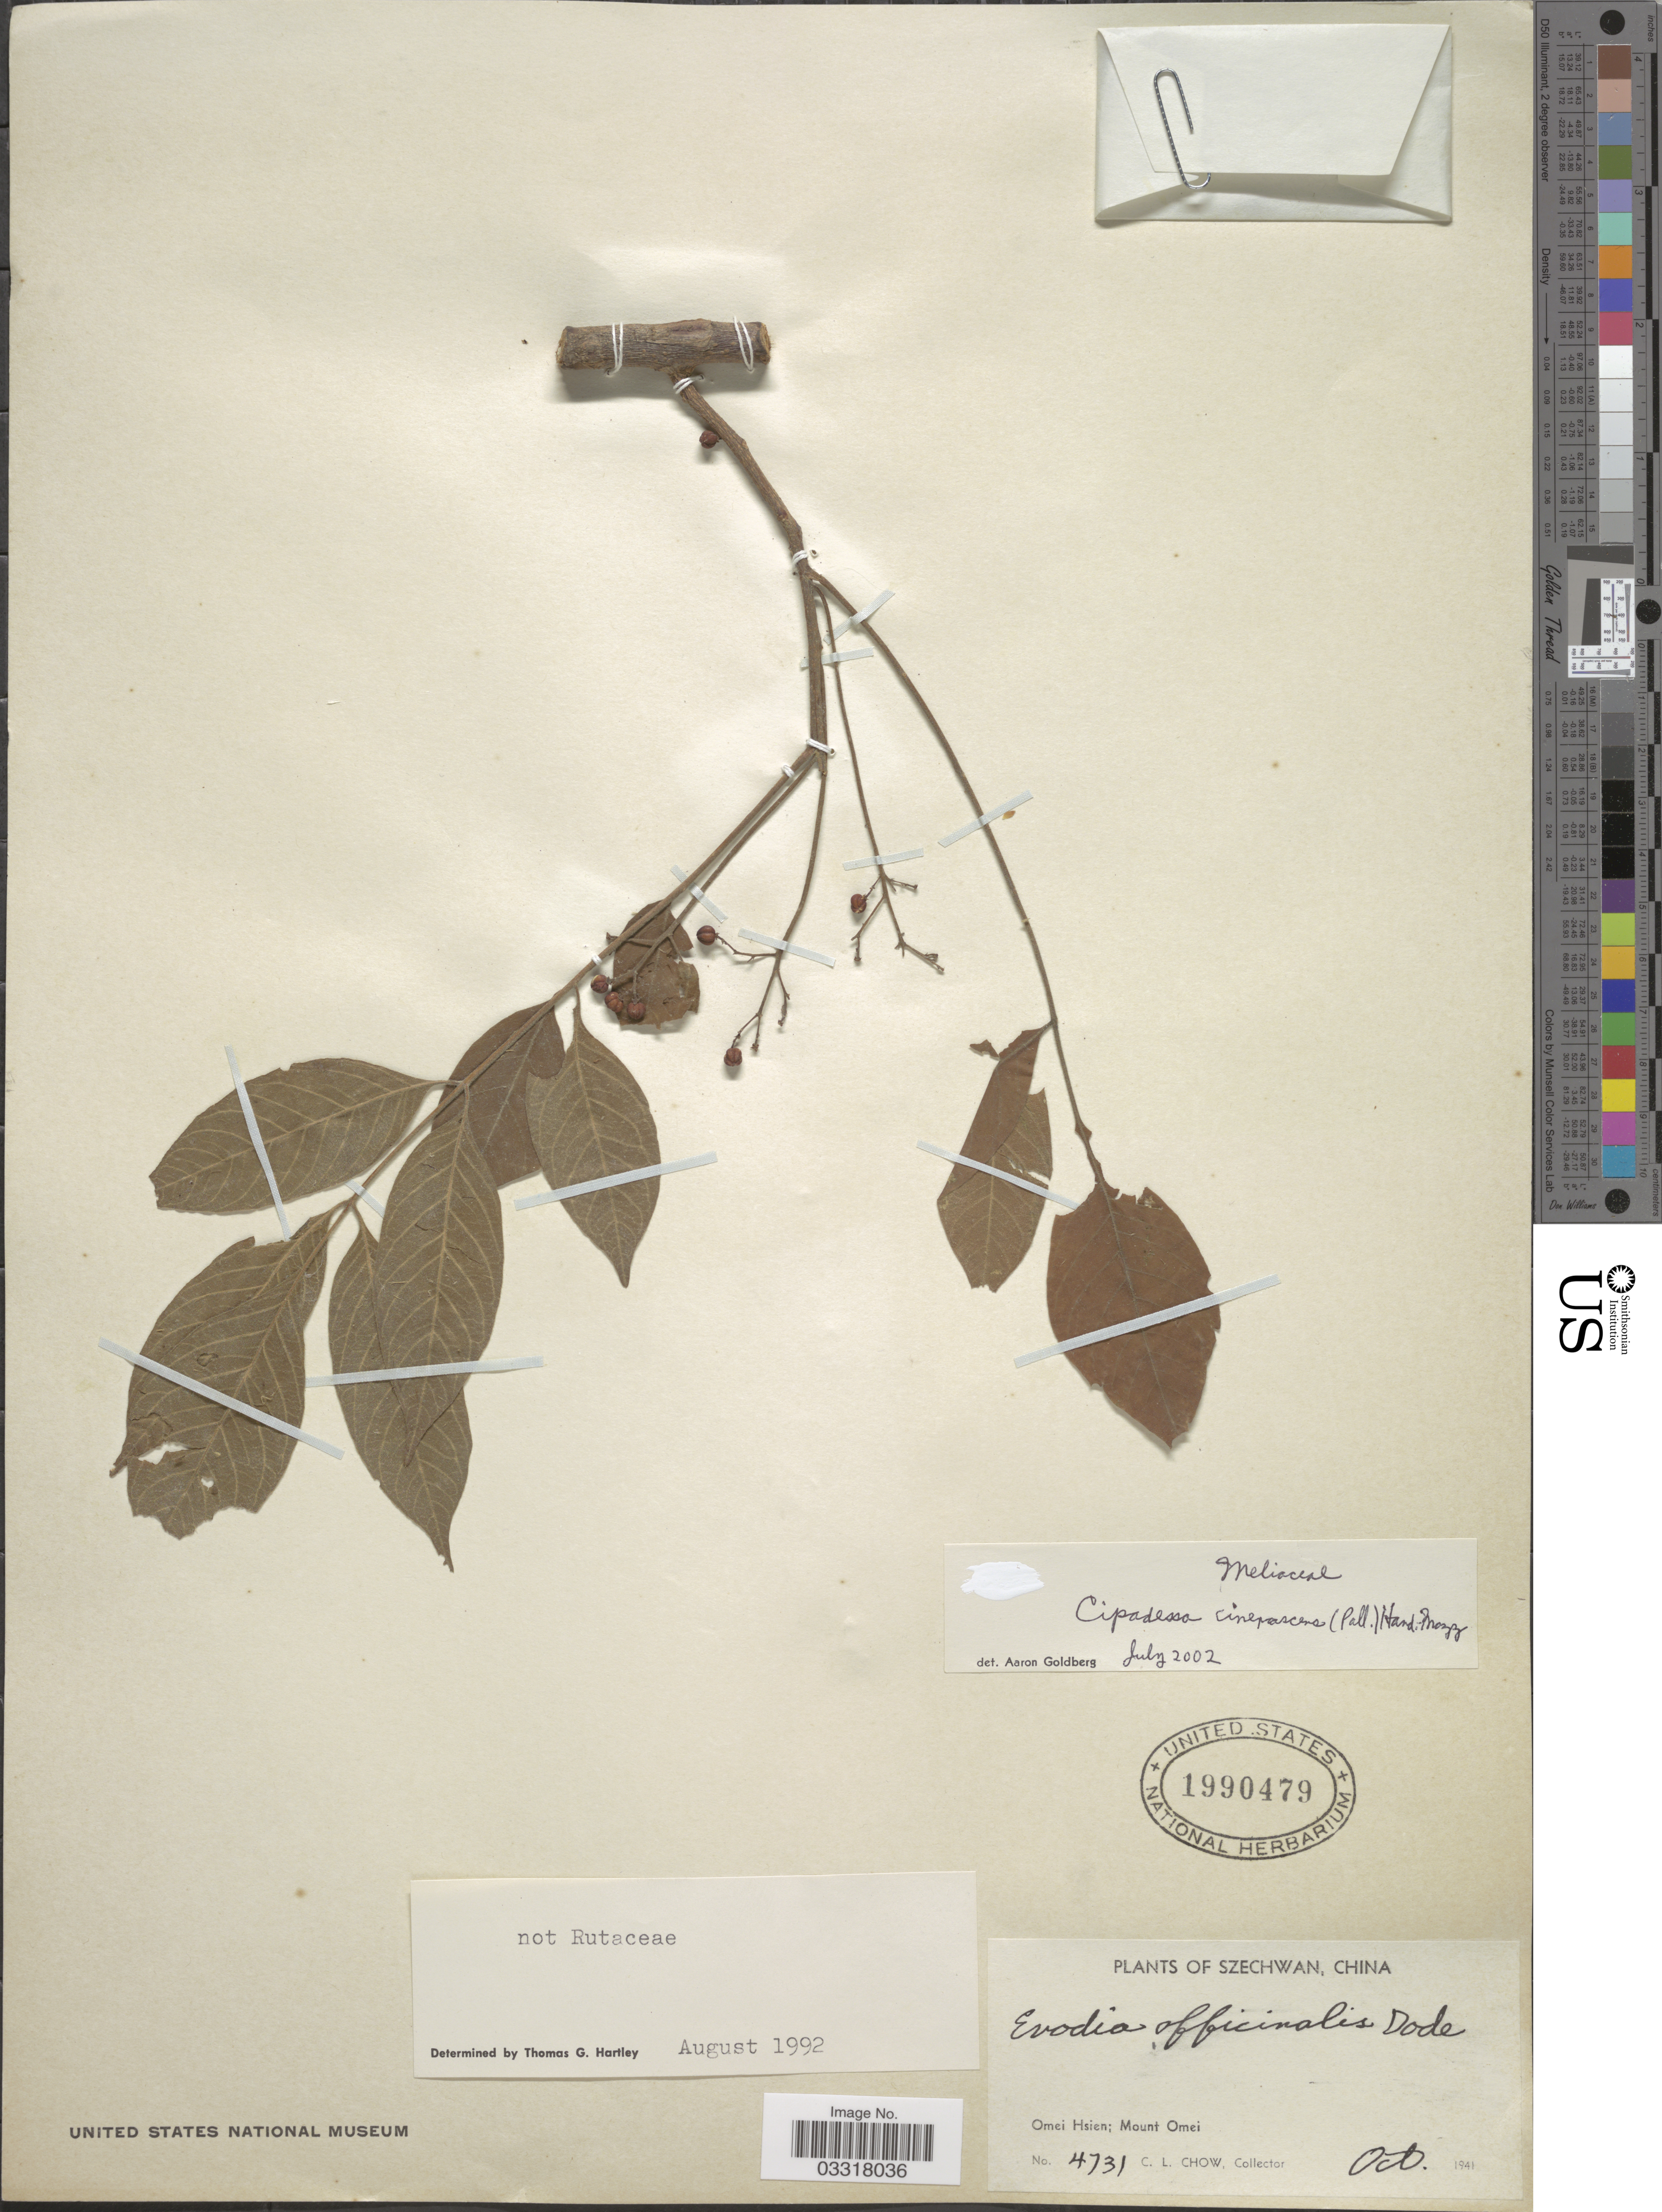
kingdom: Plantae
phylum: Tracheophyta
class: Magnoliopsida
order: Sapindales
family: Meliaceae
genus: Cipadessa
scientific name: Cipadessa baccifera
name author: Miq.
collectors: C. Chow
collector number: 4731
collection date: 1941-10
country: China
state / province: Sichuan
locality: Szechwan. Omei Hsien; Mount Omei.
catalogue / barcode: US 1990479